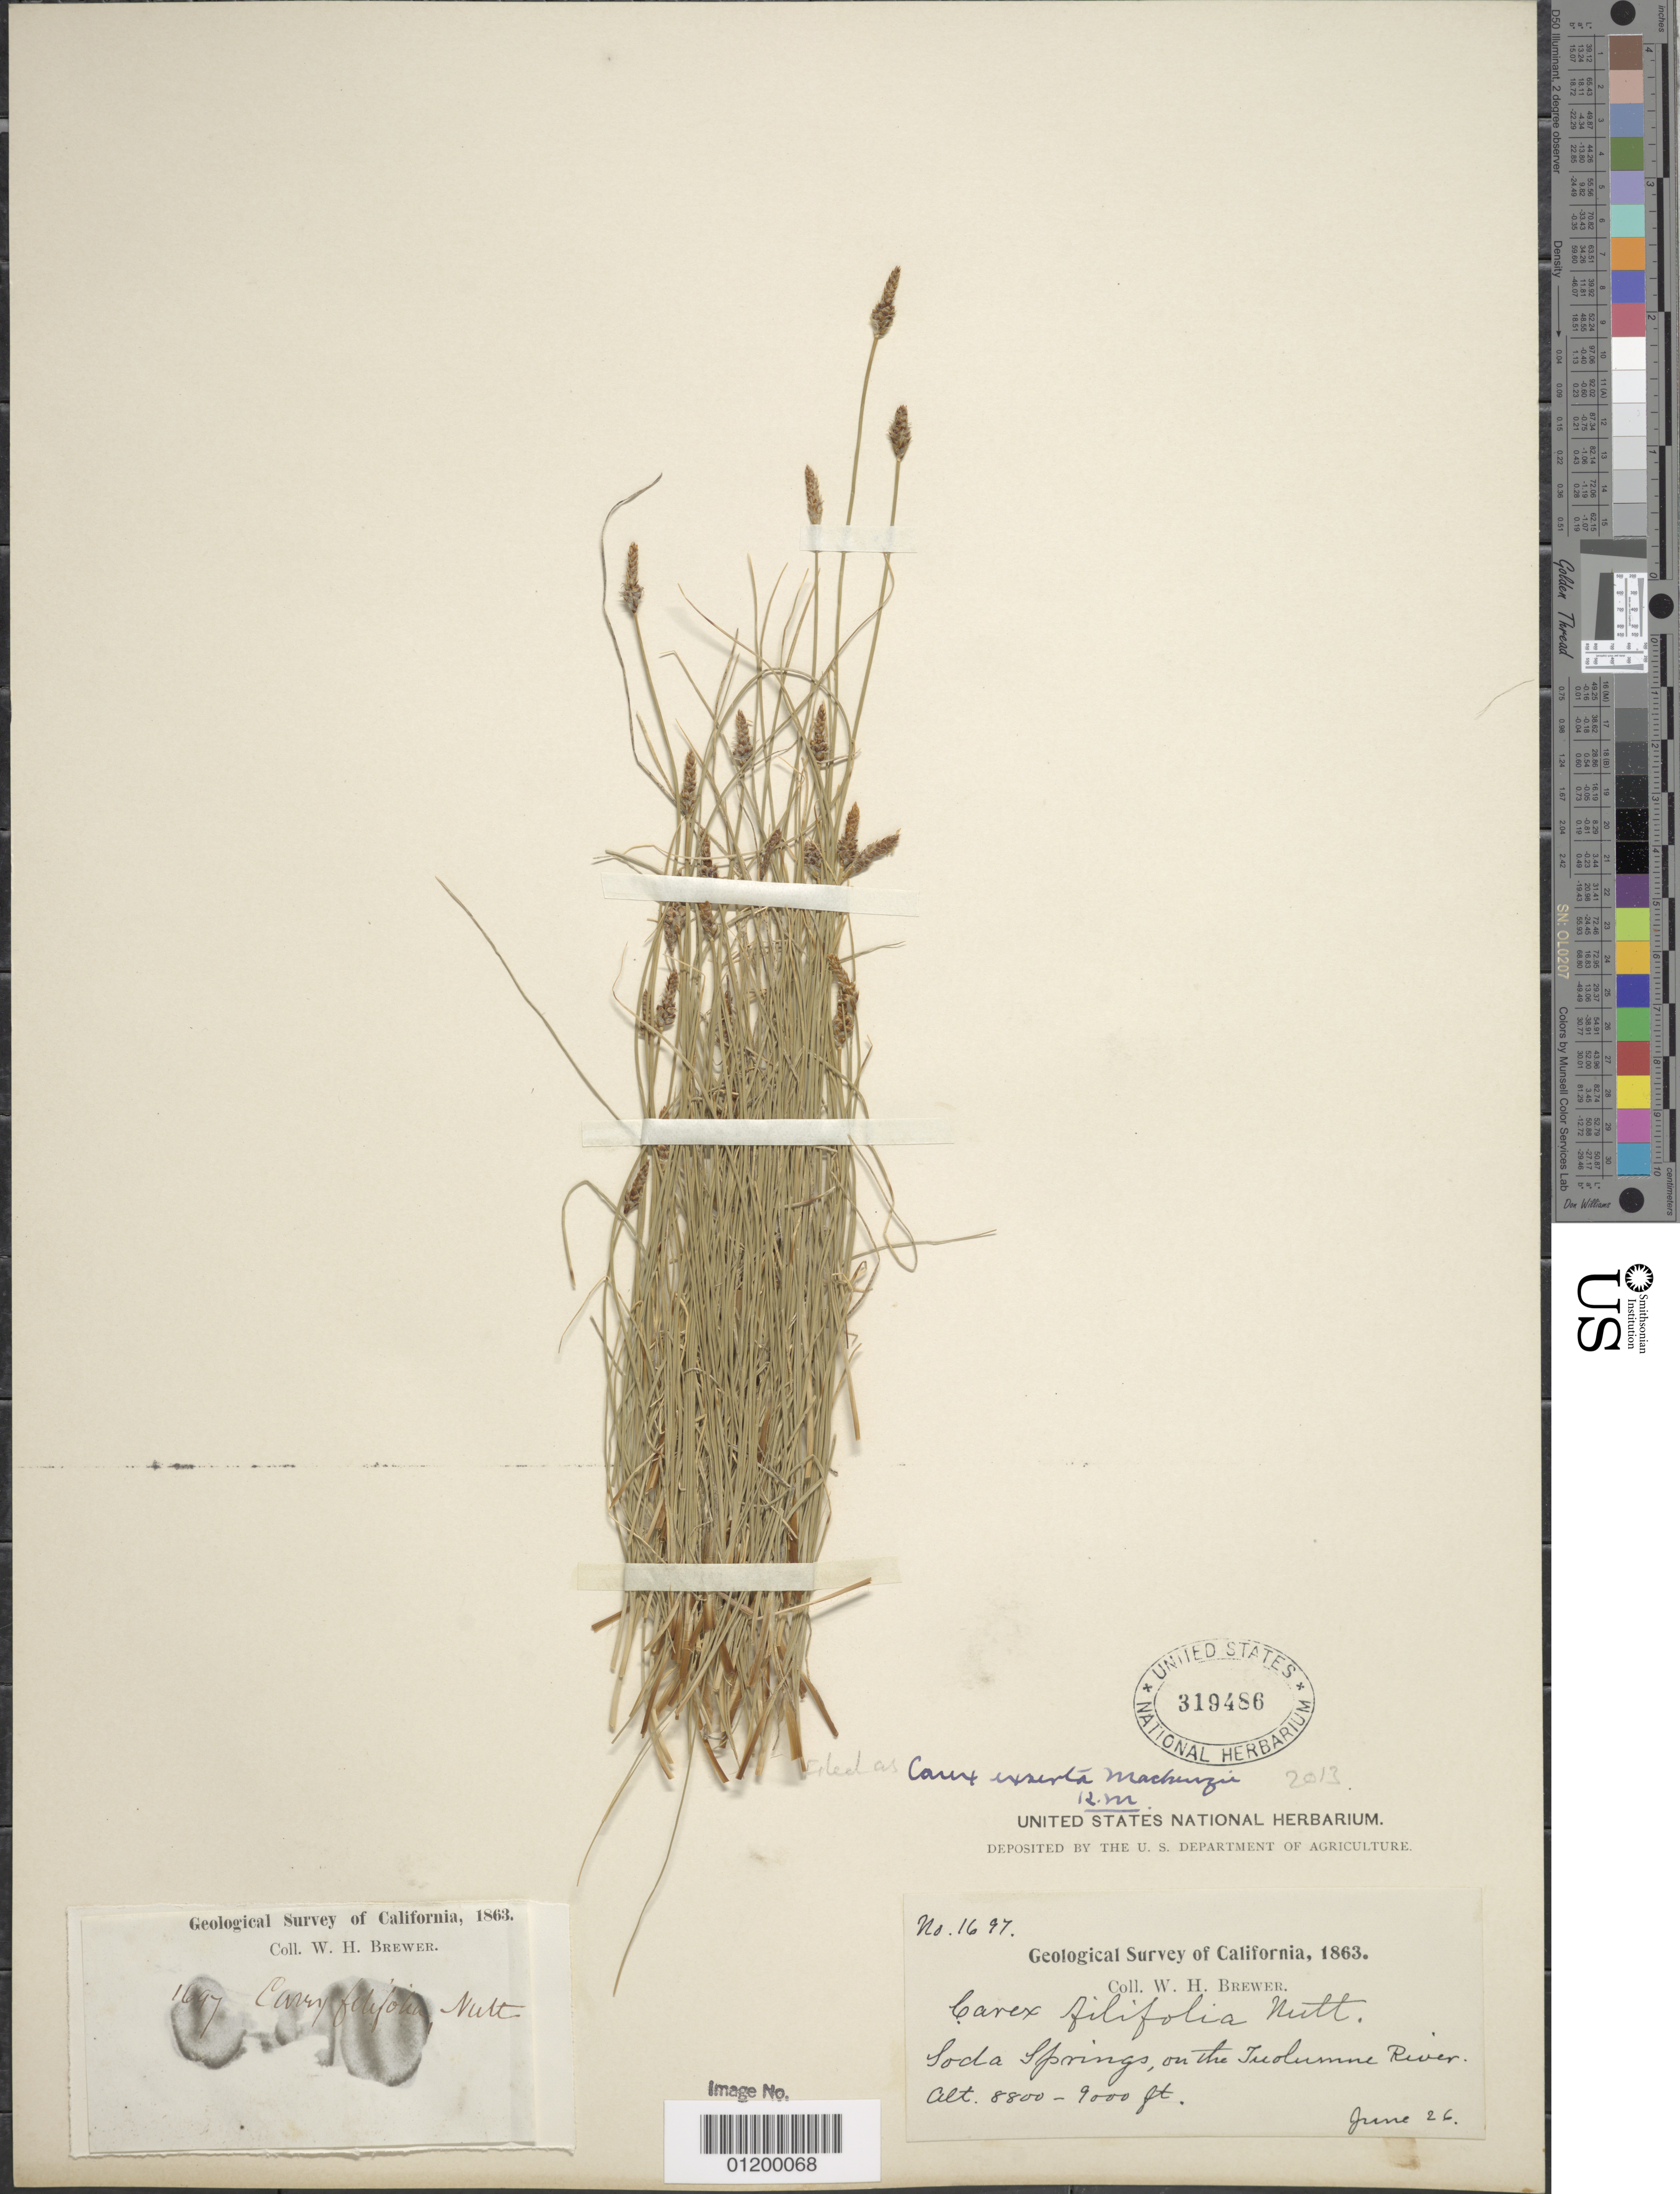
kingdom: Plantae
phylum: Tracheophyta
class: Liliopsida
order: Poales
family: Cyperaceae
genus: Carex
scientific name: Carex filifolia var. erostrata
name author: Kük.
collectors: W. H. Brewer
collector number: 1697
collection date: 1863-06-26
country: United States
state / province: California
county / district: Tuolumne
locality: Soda Springs, on the Tuolumne Valley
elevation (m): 2682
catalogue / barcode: US 319486